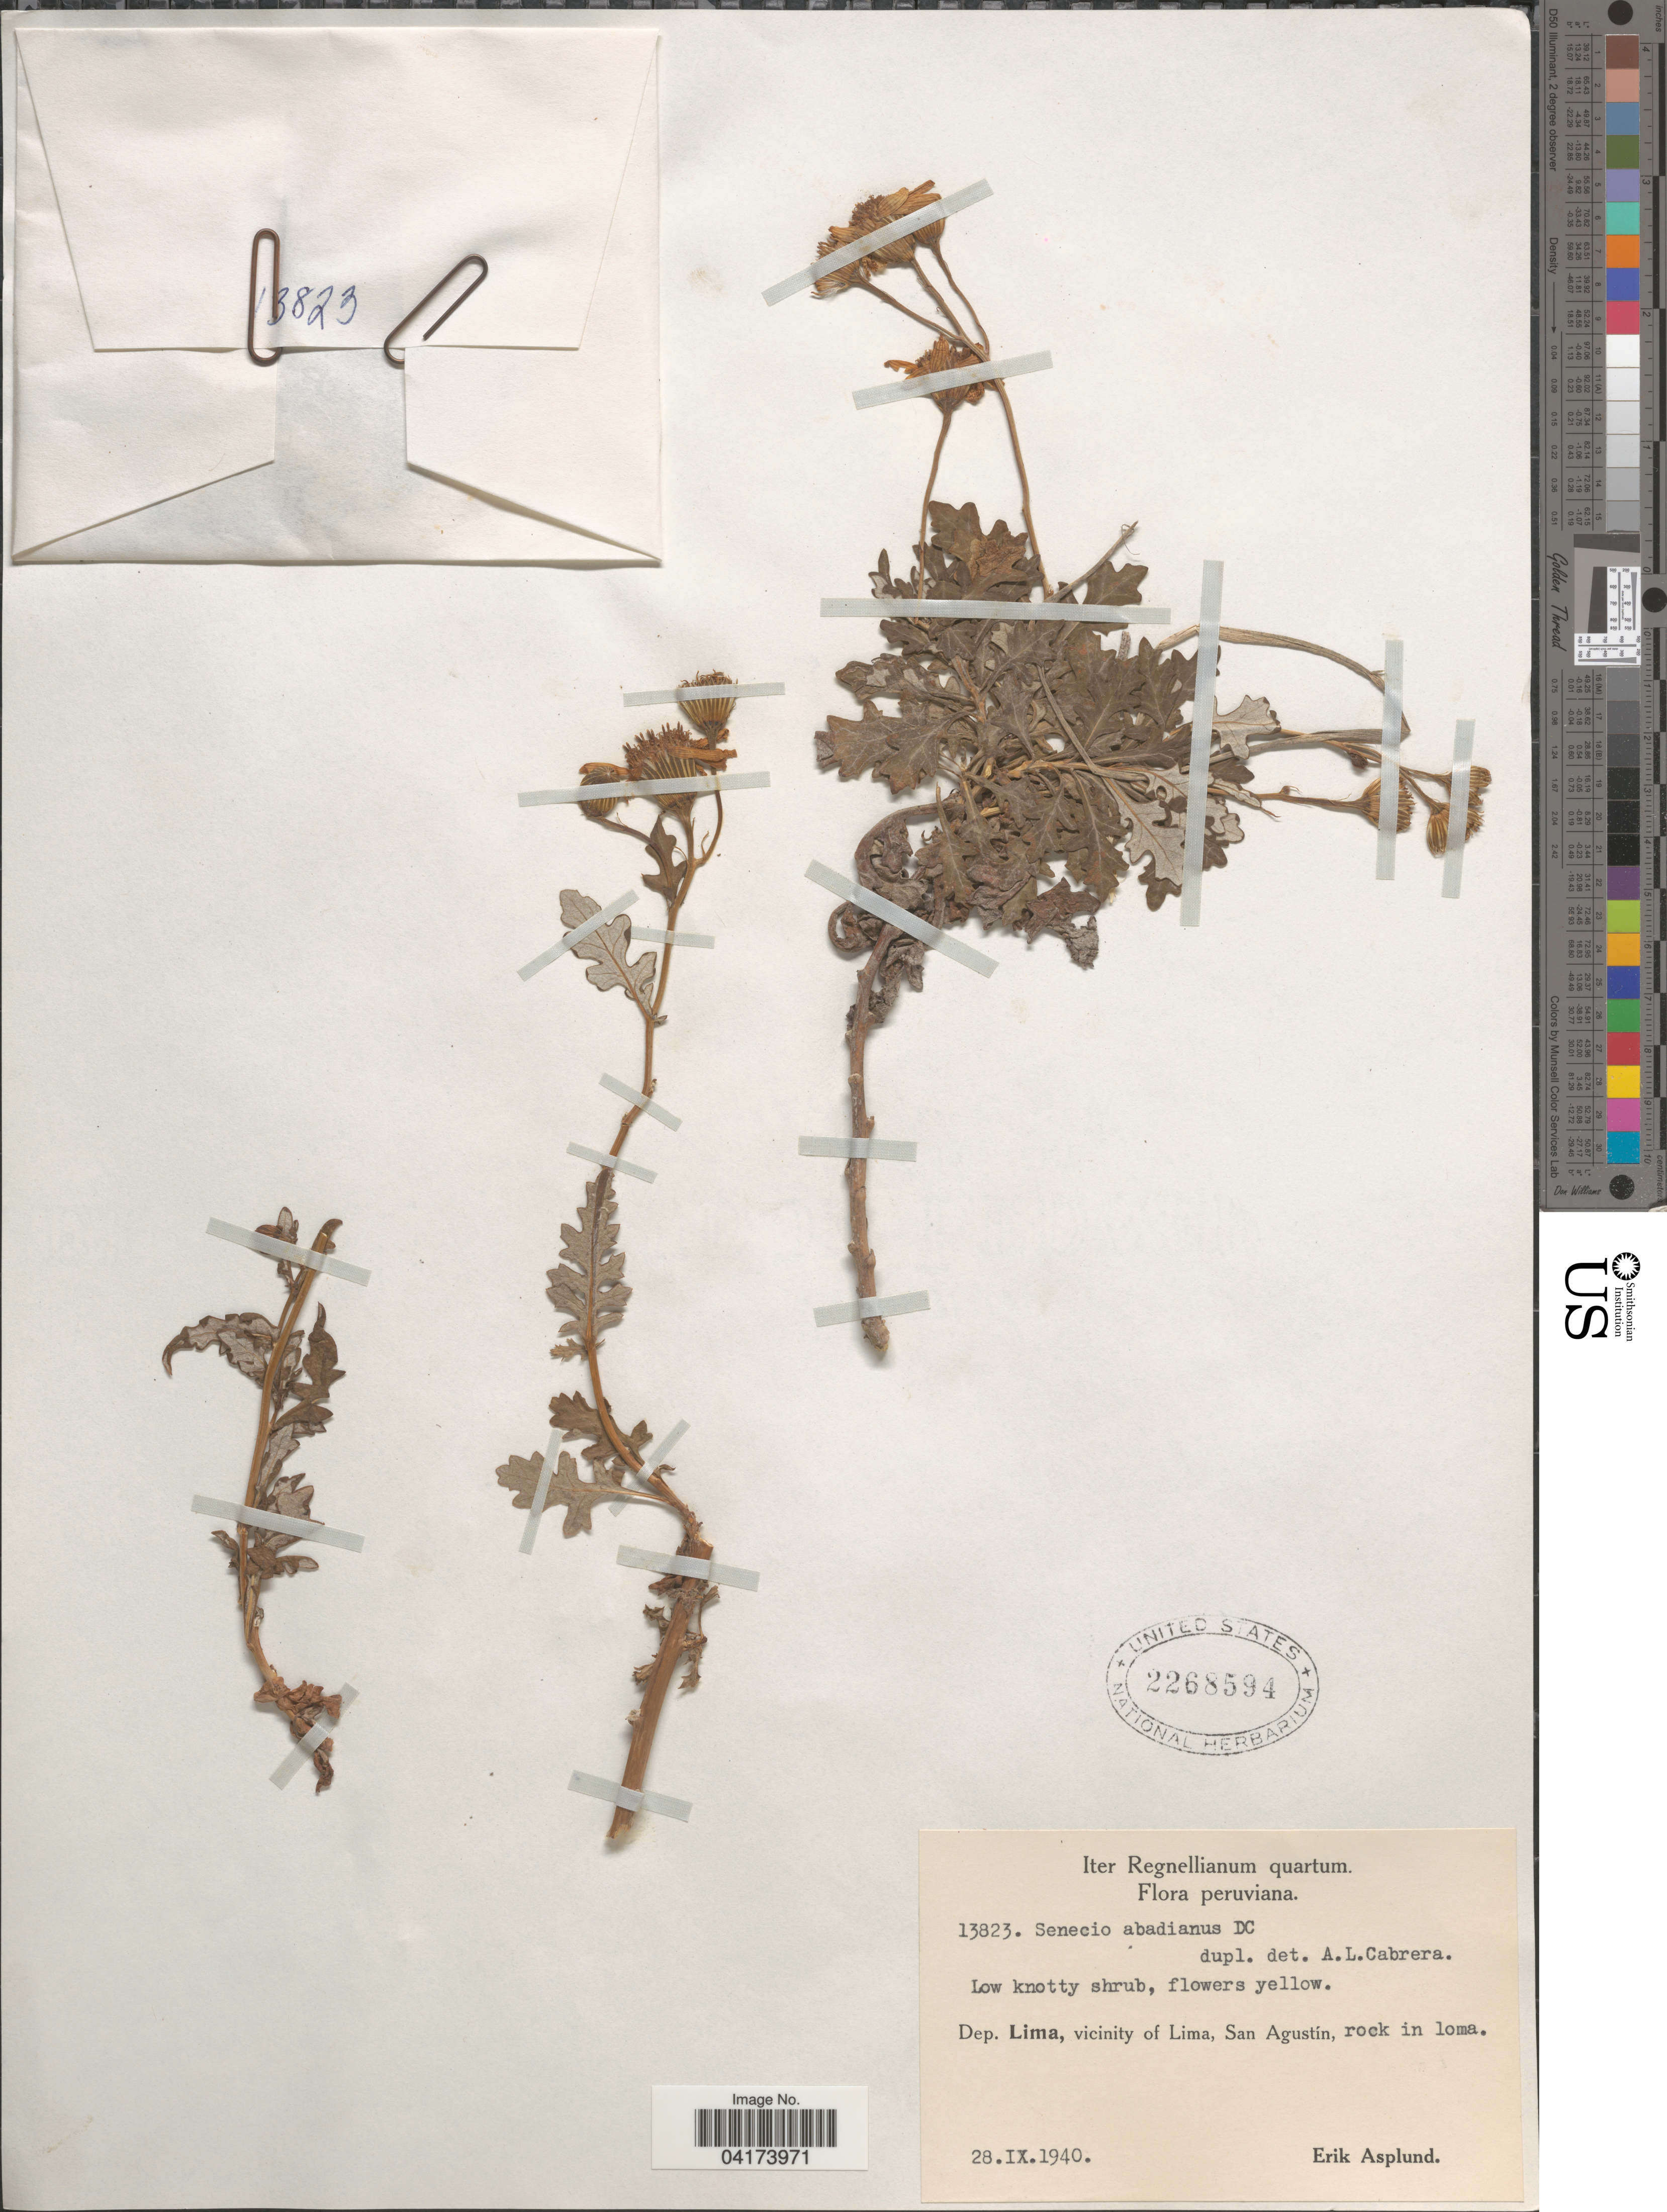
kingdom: Plantae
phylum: Tracheophyta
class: Magnoliopsida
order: Asterales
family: Asteraceae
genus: Senecio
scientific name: Senecio abadianus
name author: DC.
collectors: E. Asplund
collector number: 13823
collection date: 1940-09-28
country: Peru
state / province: Lima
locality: Iter Regnellianum quartum. Dep. Lima, vicinity of Lima, San Agustín.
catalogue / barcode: US 2268594